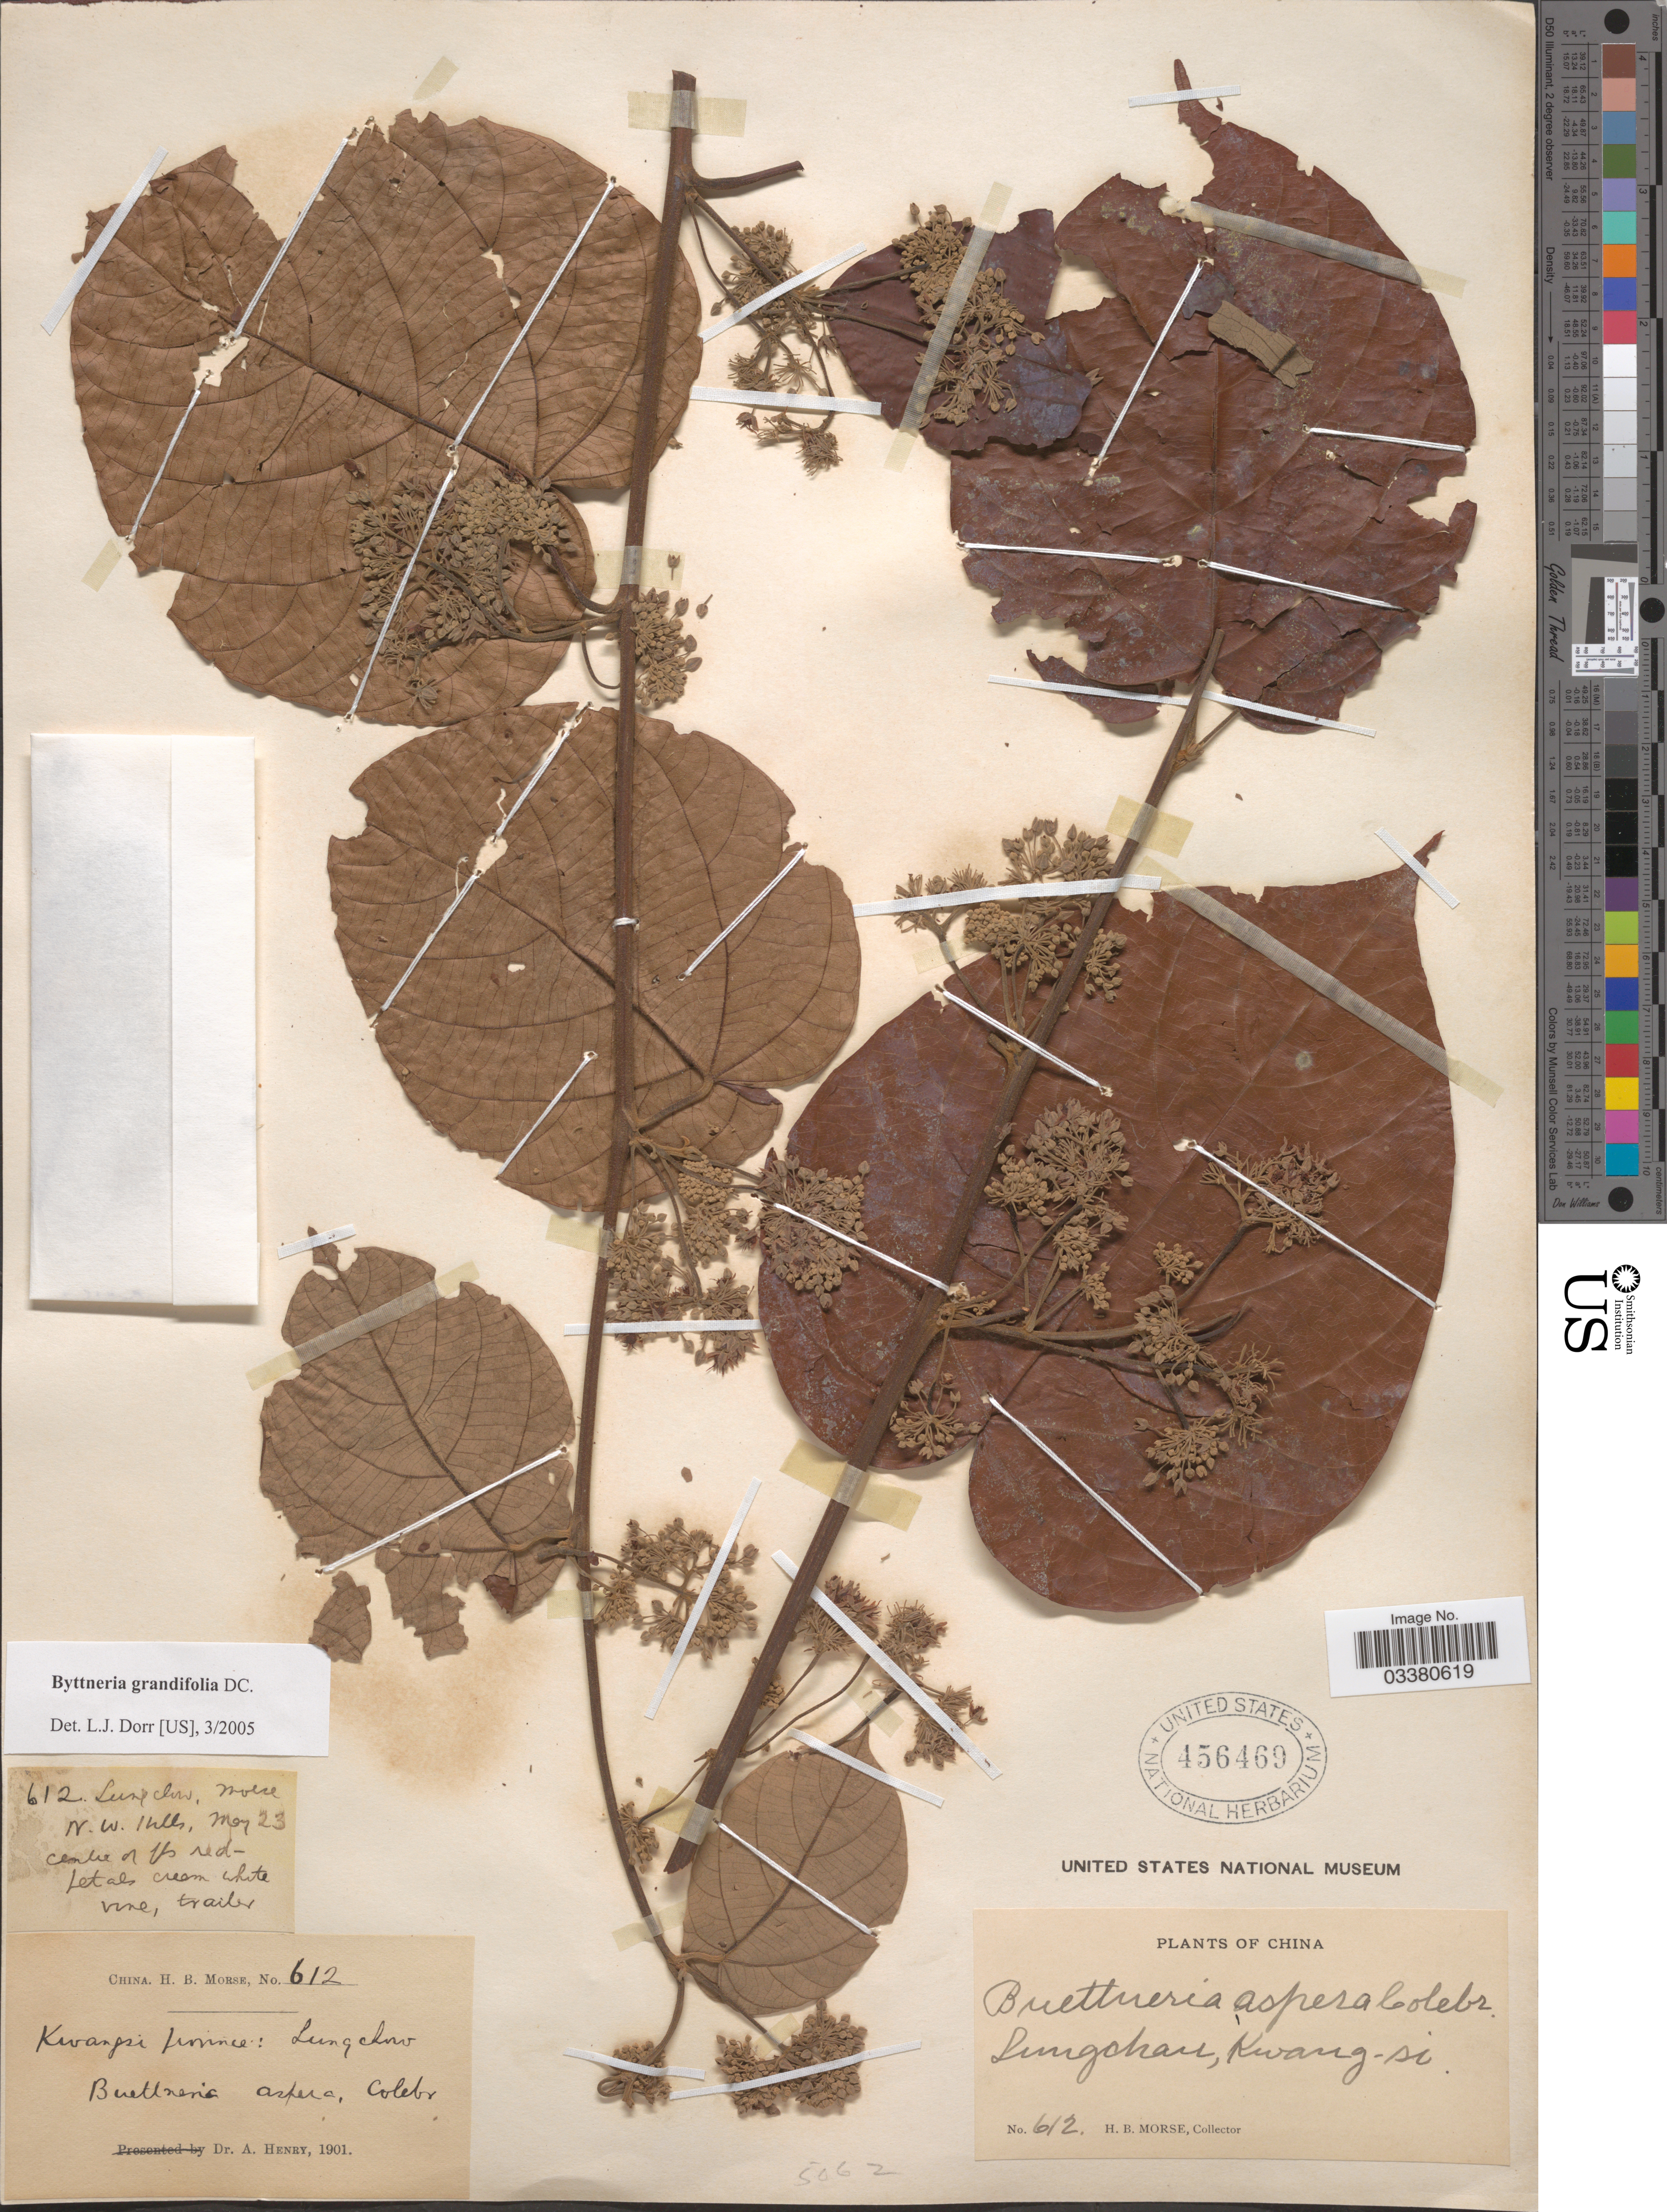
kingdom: Plantae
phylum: Tracheophyta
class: Magnoliopsida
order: Malvales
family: Malvaceae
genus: Byttneria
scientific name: Byttneria grandifolia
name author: DC.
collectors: H. Morse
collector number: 612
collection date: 1901-05-23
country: China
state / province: Guangxi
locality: Lungchau, Kwang-si. N.W. Hills [interpreted].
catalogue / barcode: US 456469